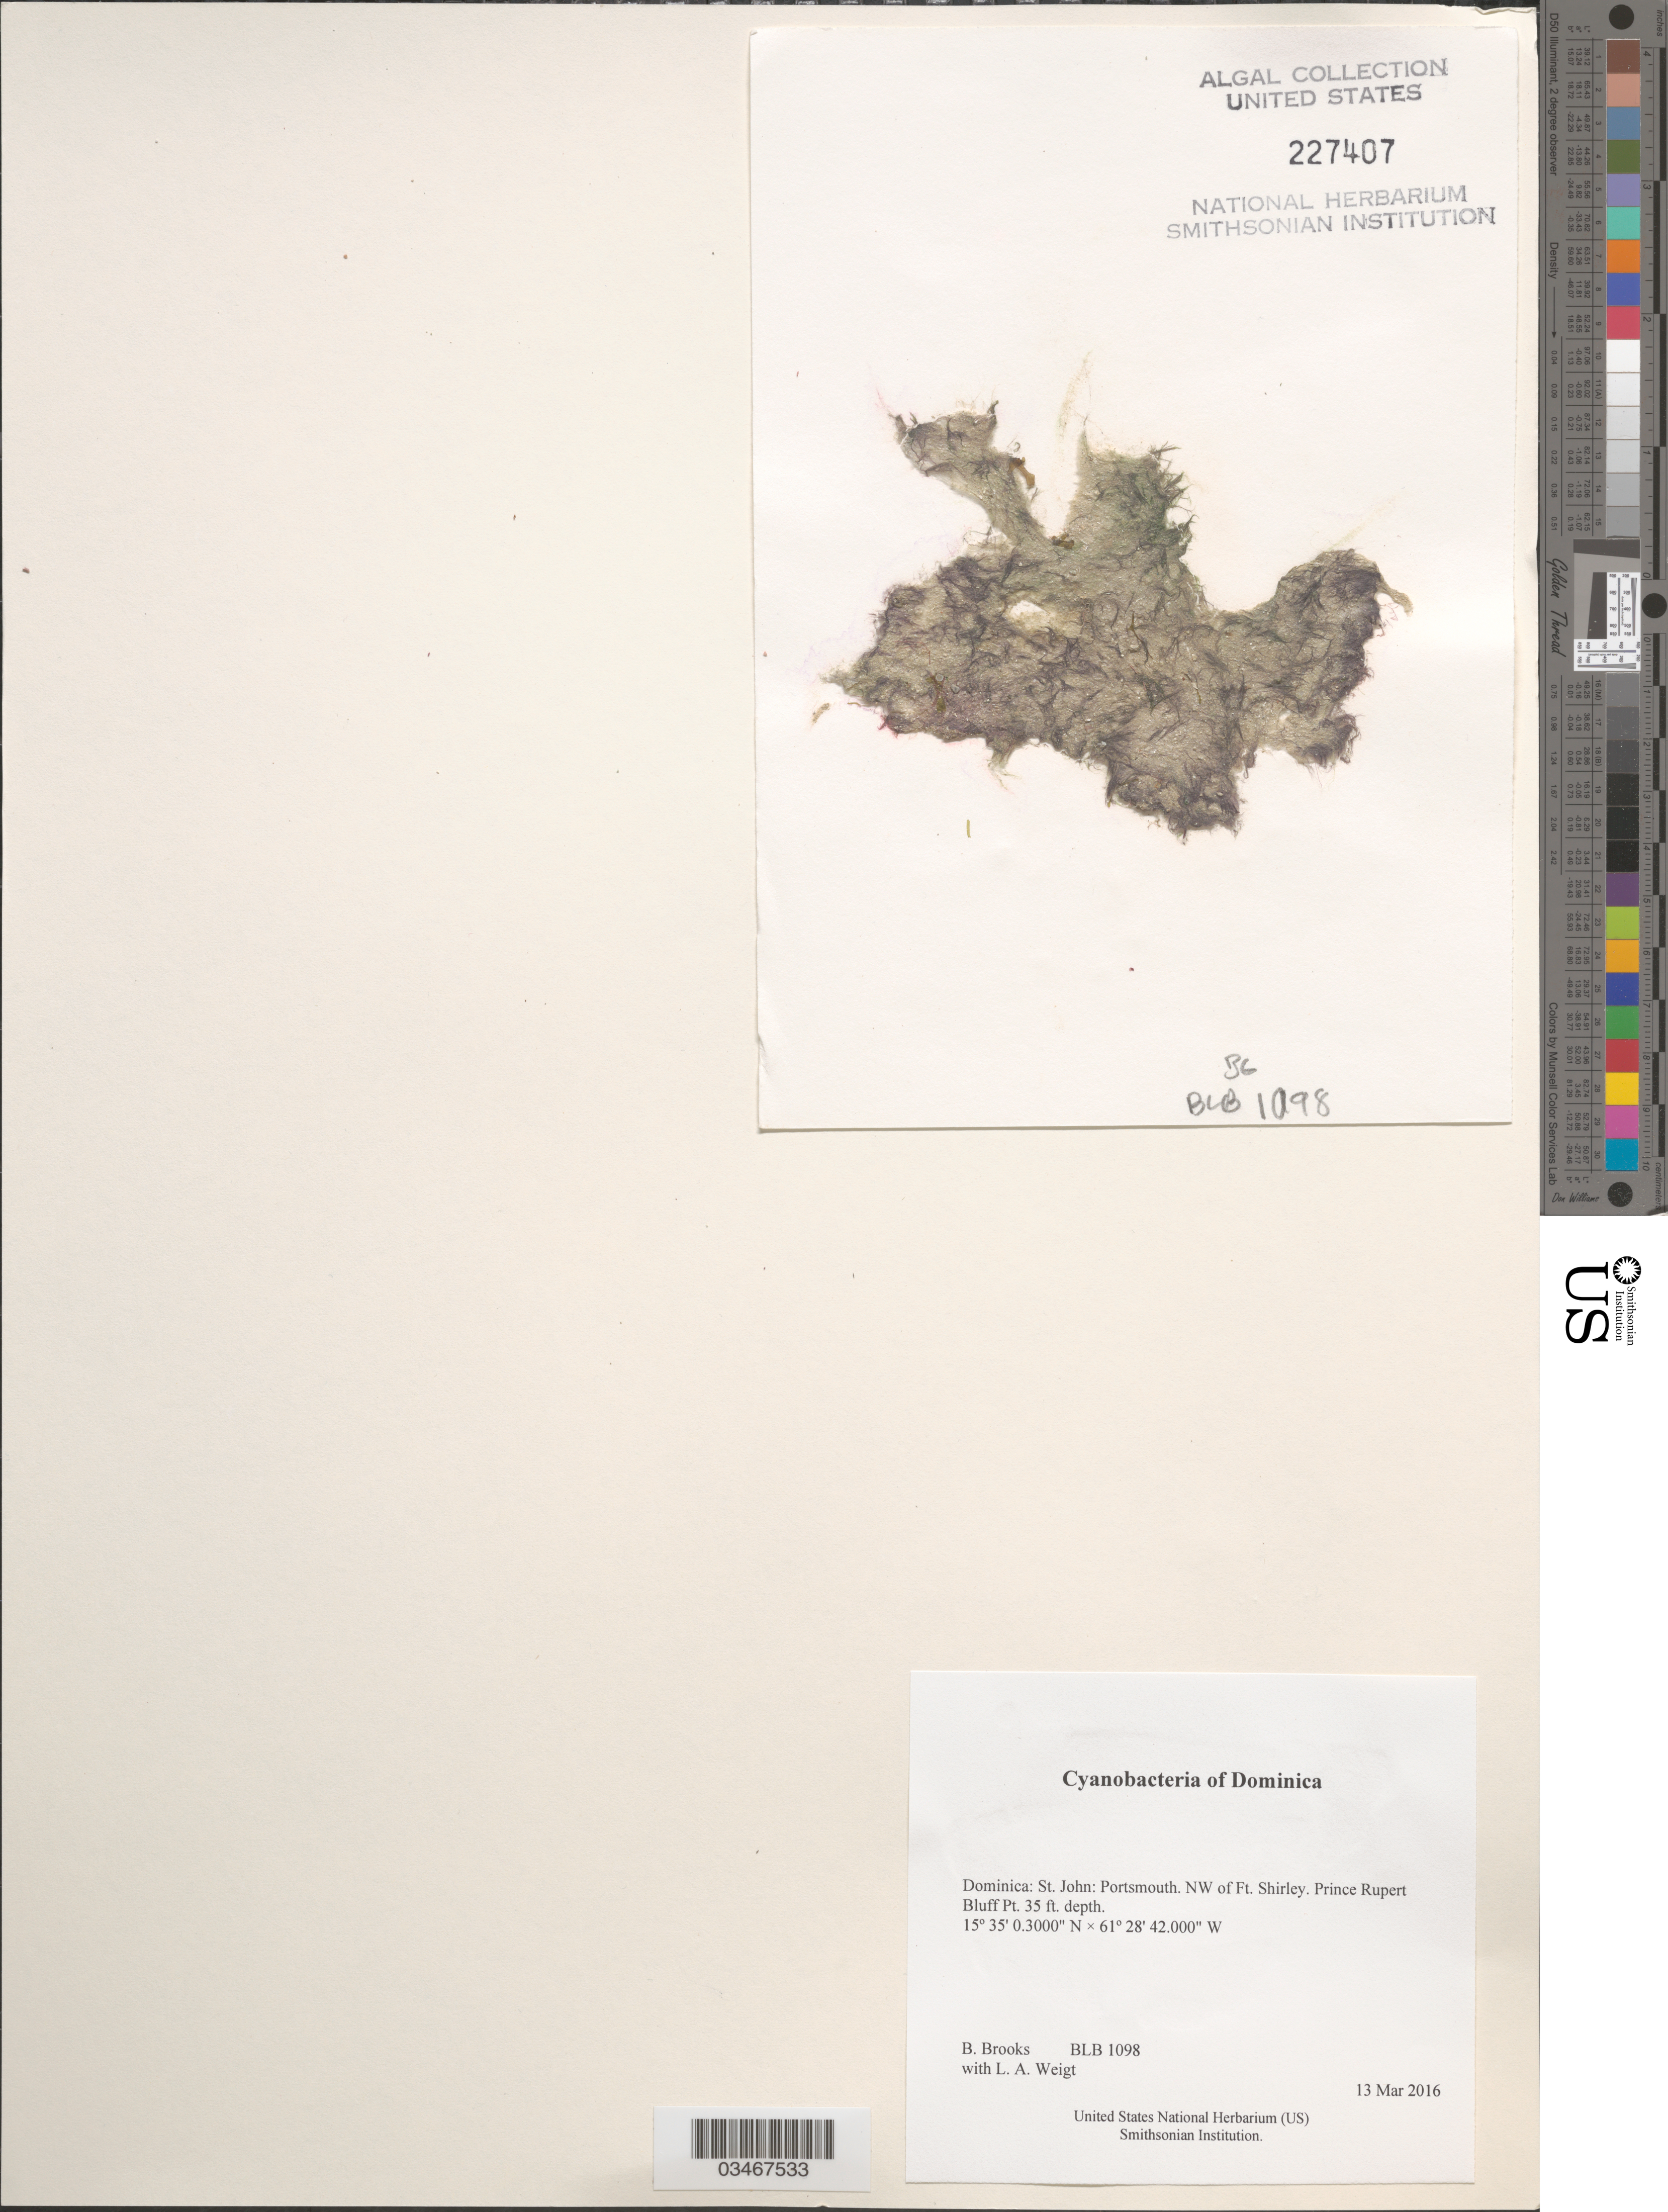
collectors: B. Brooks & L. A. Weigt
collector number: BLB 1098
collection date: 2016-03-13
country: Dominica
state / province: St. John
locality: Portsmouth. NW of Ft. Shirley. Prince Rubert Bluff Pt.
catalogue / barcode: US 227407